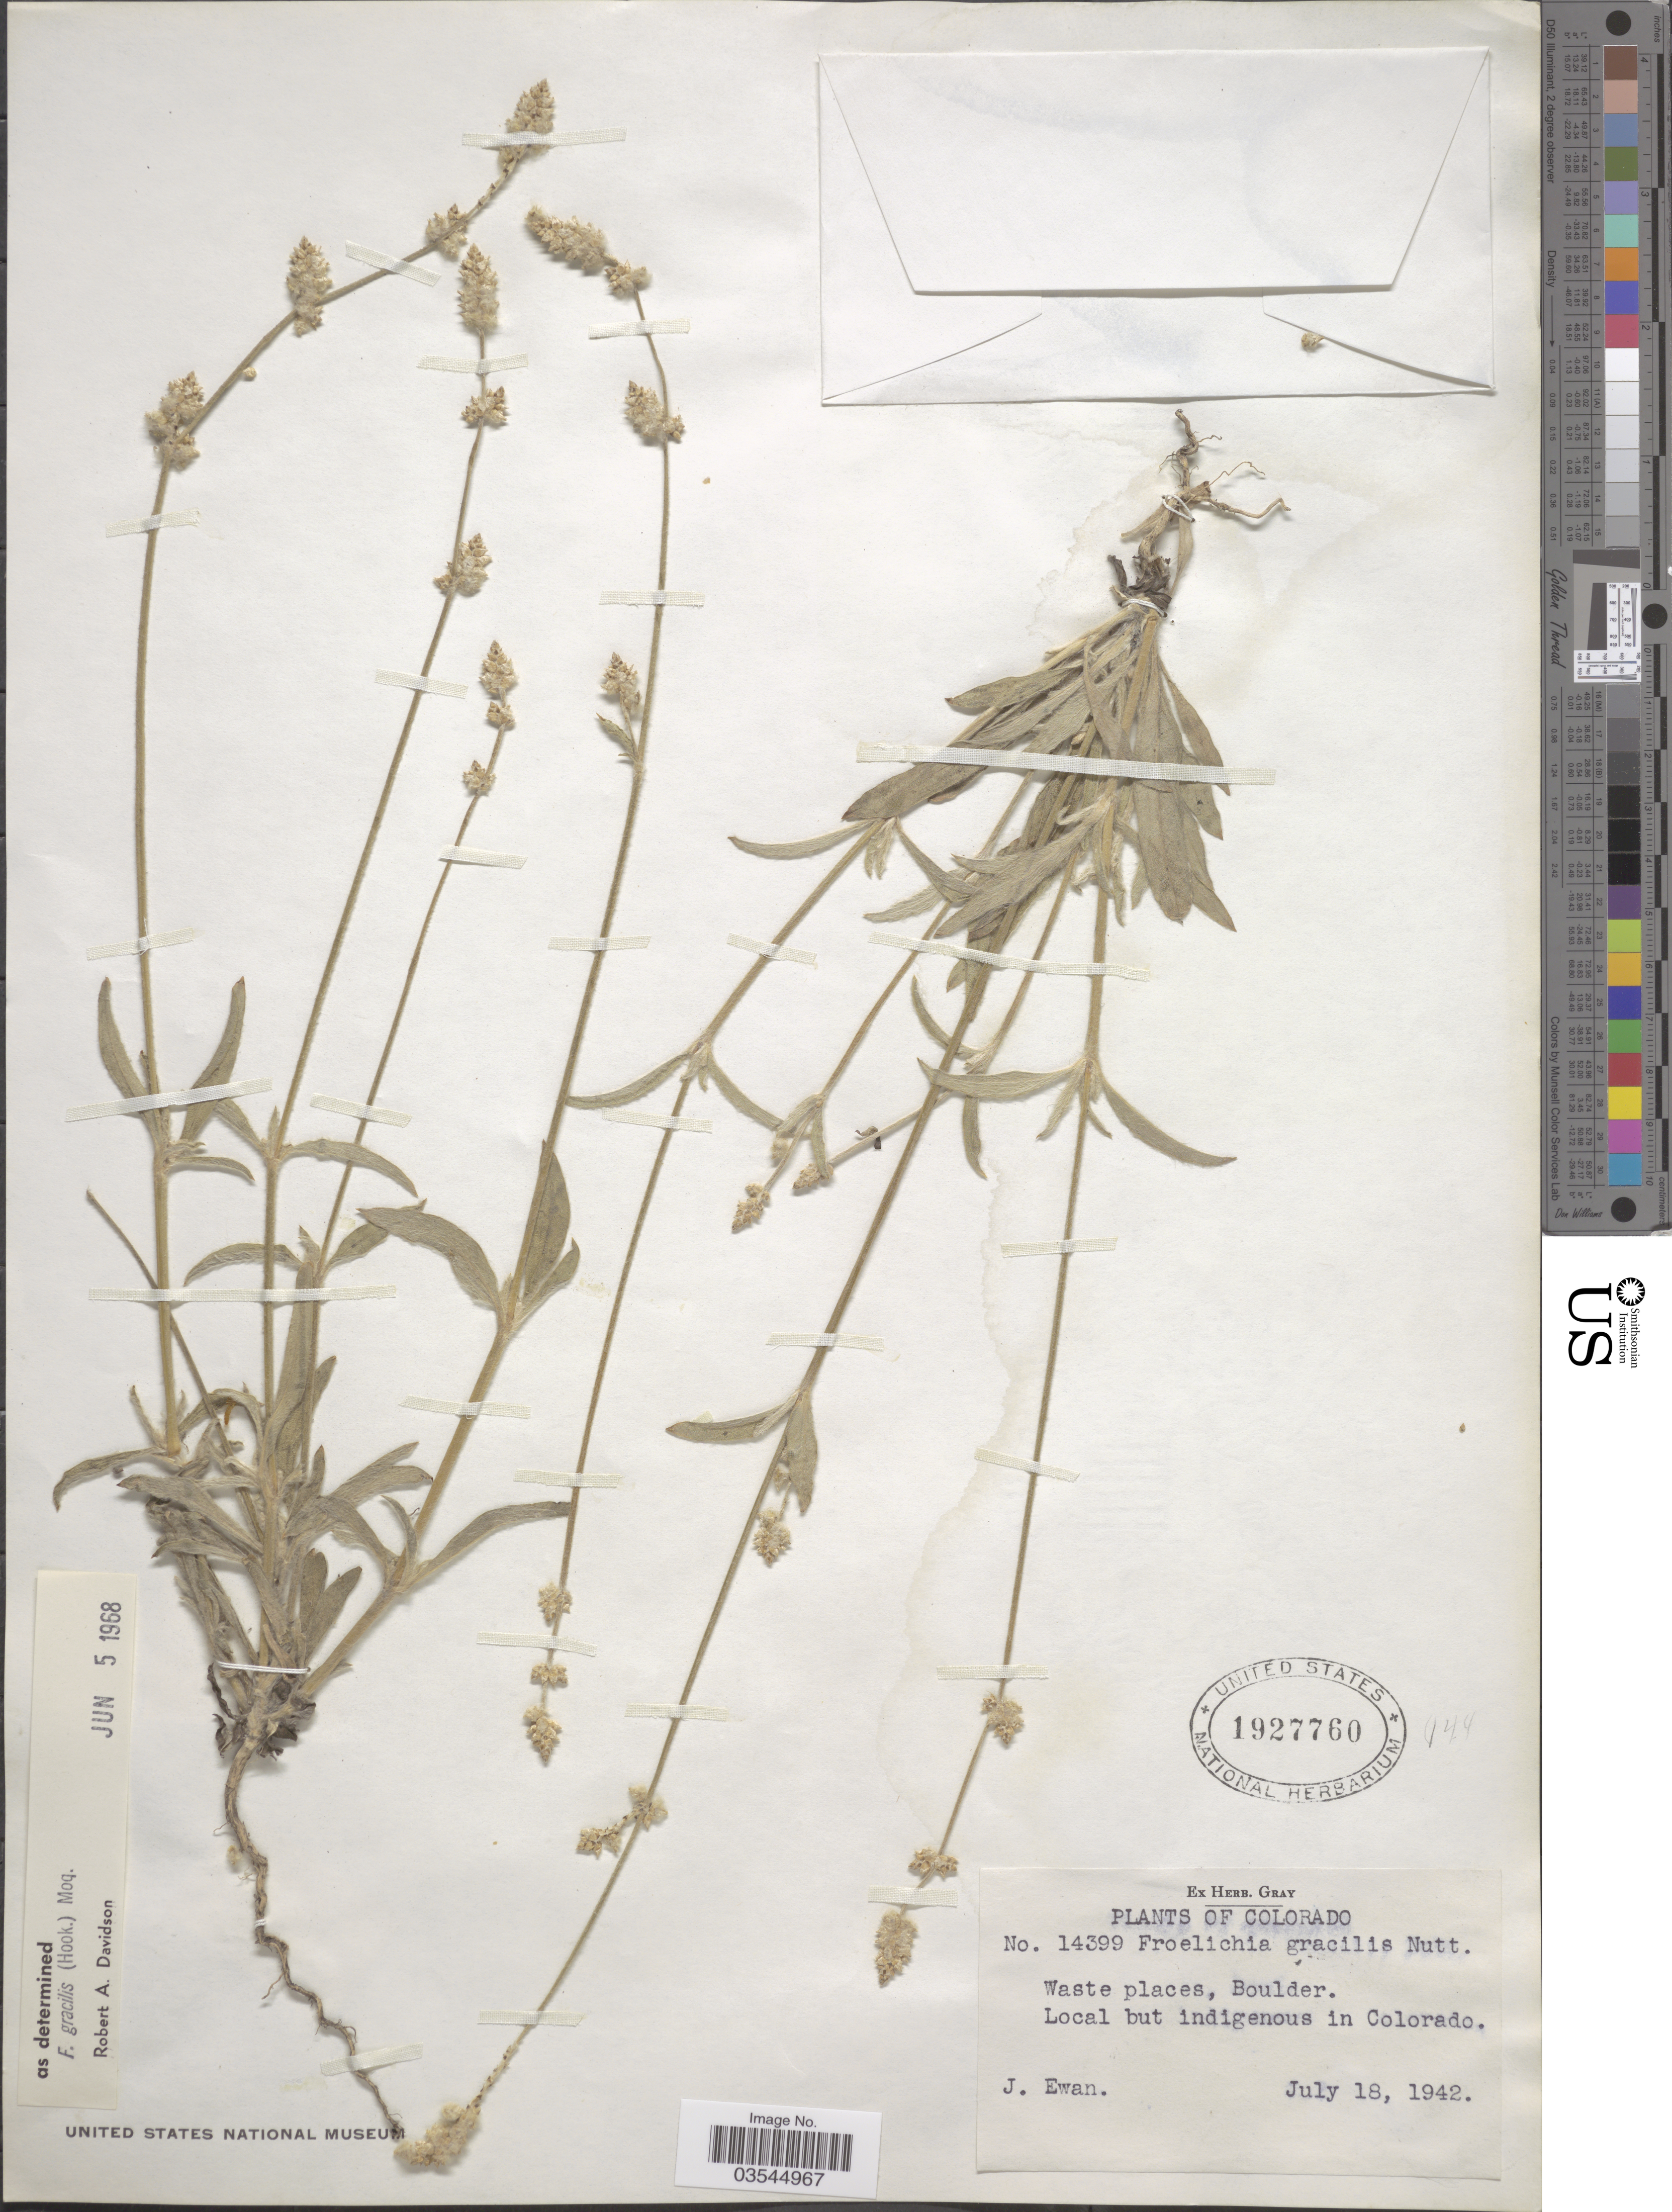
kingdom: Plantae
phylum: Tracheophyta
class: Magnoliopsida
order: Caryophyllales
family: Amaranthaceae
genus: Froelichia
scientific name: Froelichia gracilis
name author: (Hook.) Moq.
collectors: J. A. Ewan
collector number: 14399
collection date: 1942-07-18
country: United States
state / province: Colorado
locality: Boulder.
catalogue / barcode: US 1927760